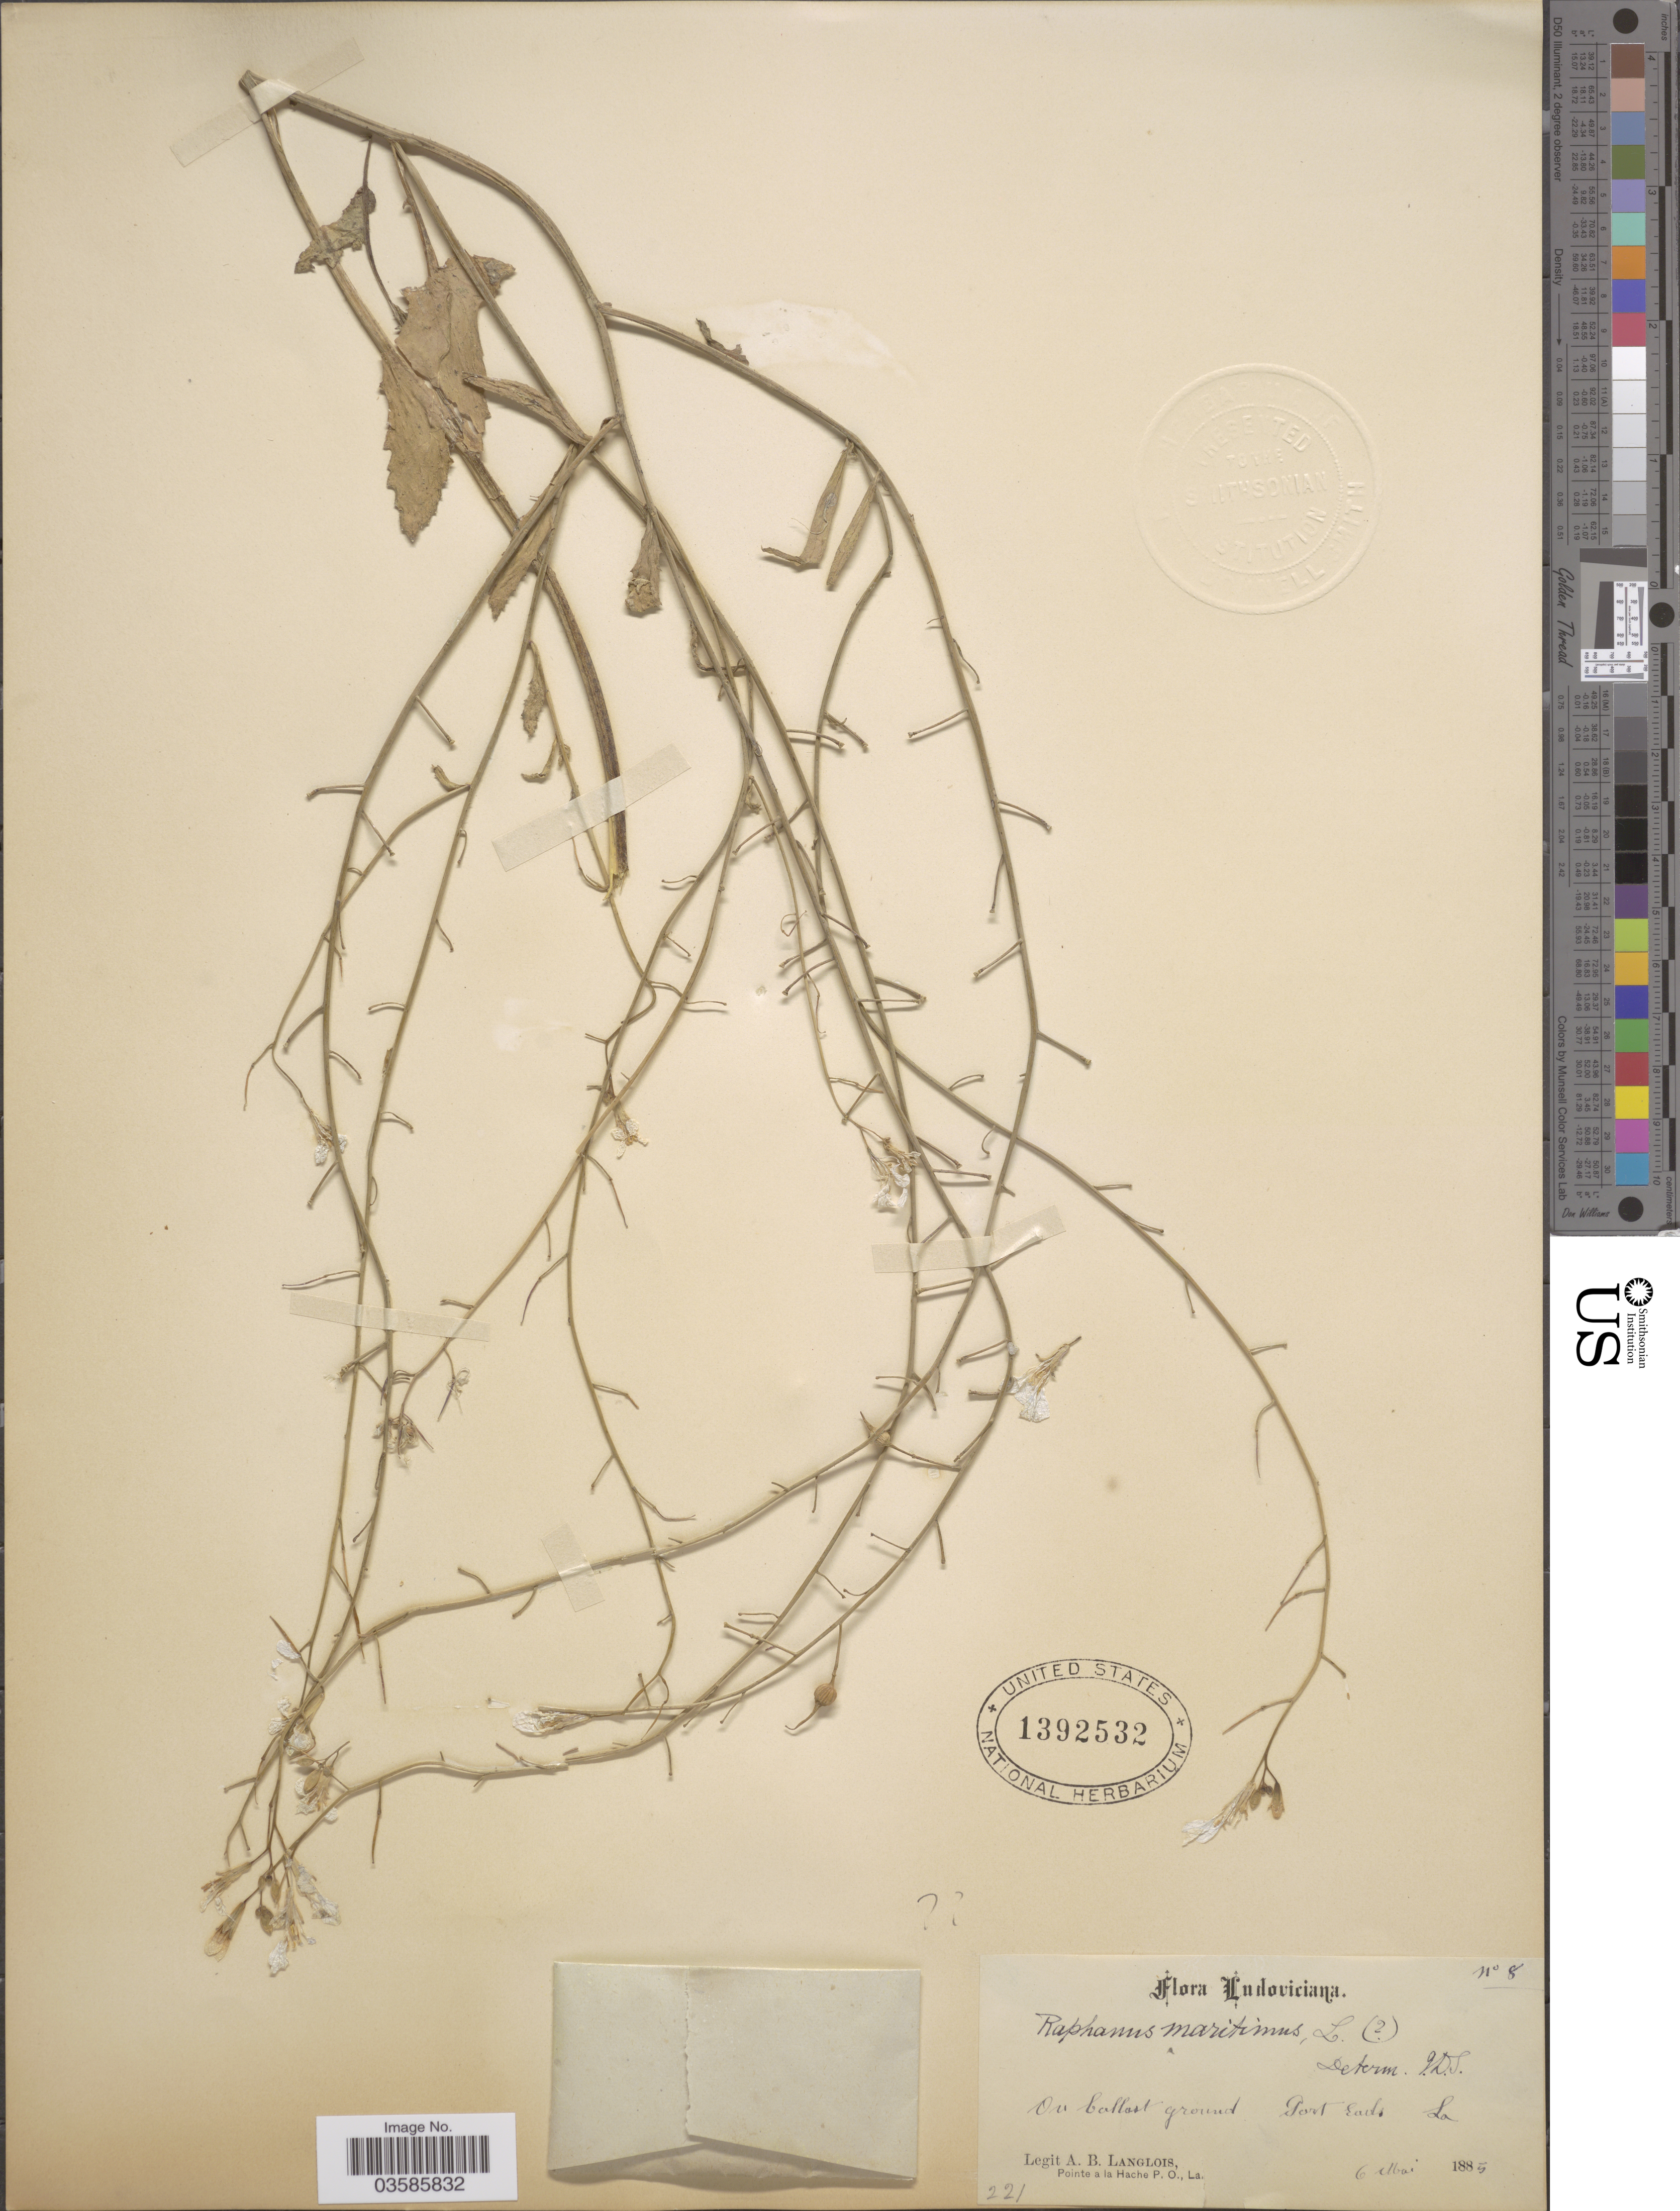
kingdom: Plantae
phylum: Tracheophyta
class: Magnoliopsida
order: Brassicales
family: Brassicaceae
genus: Raphanus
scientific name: Raphanus sativus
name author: L.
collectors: A. Langlois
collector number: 8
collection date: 1885-05-06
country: United States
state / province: Louisiana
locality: Ludoviciana. On ballast ground. Port Eads.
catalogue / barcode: US 1392532